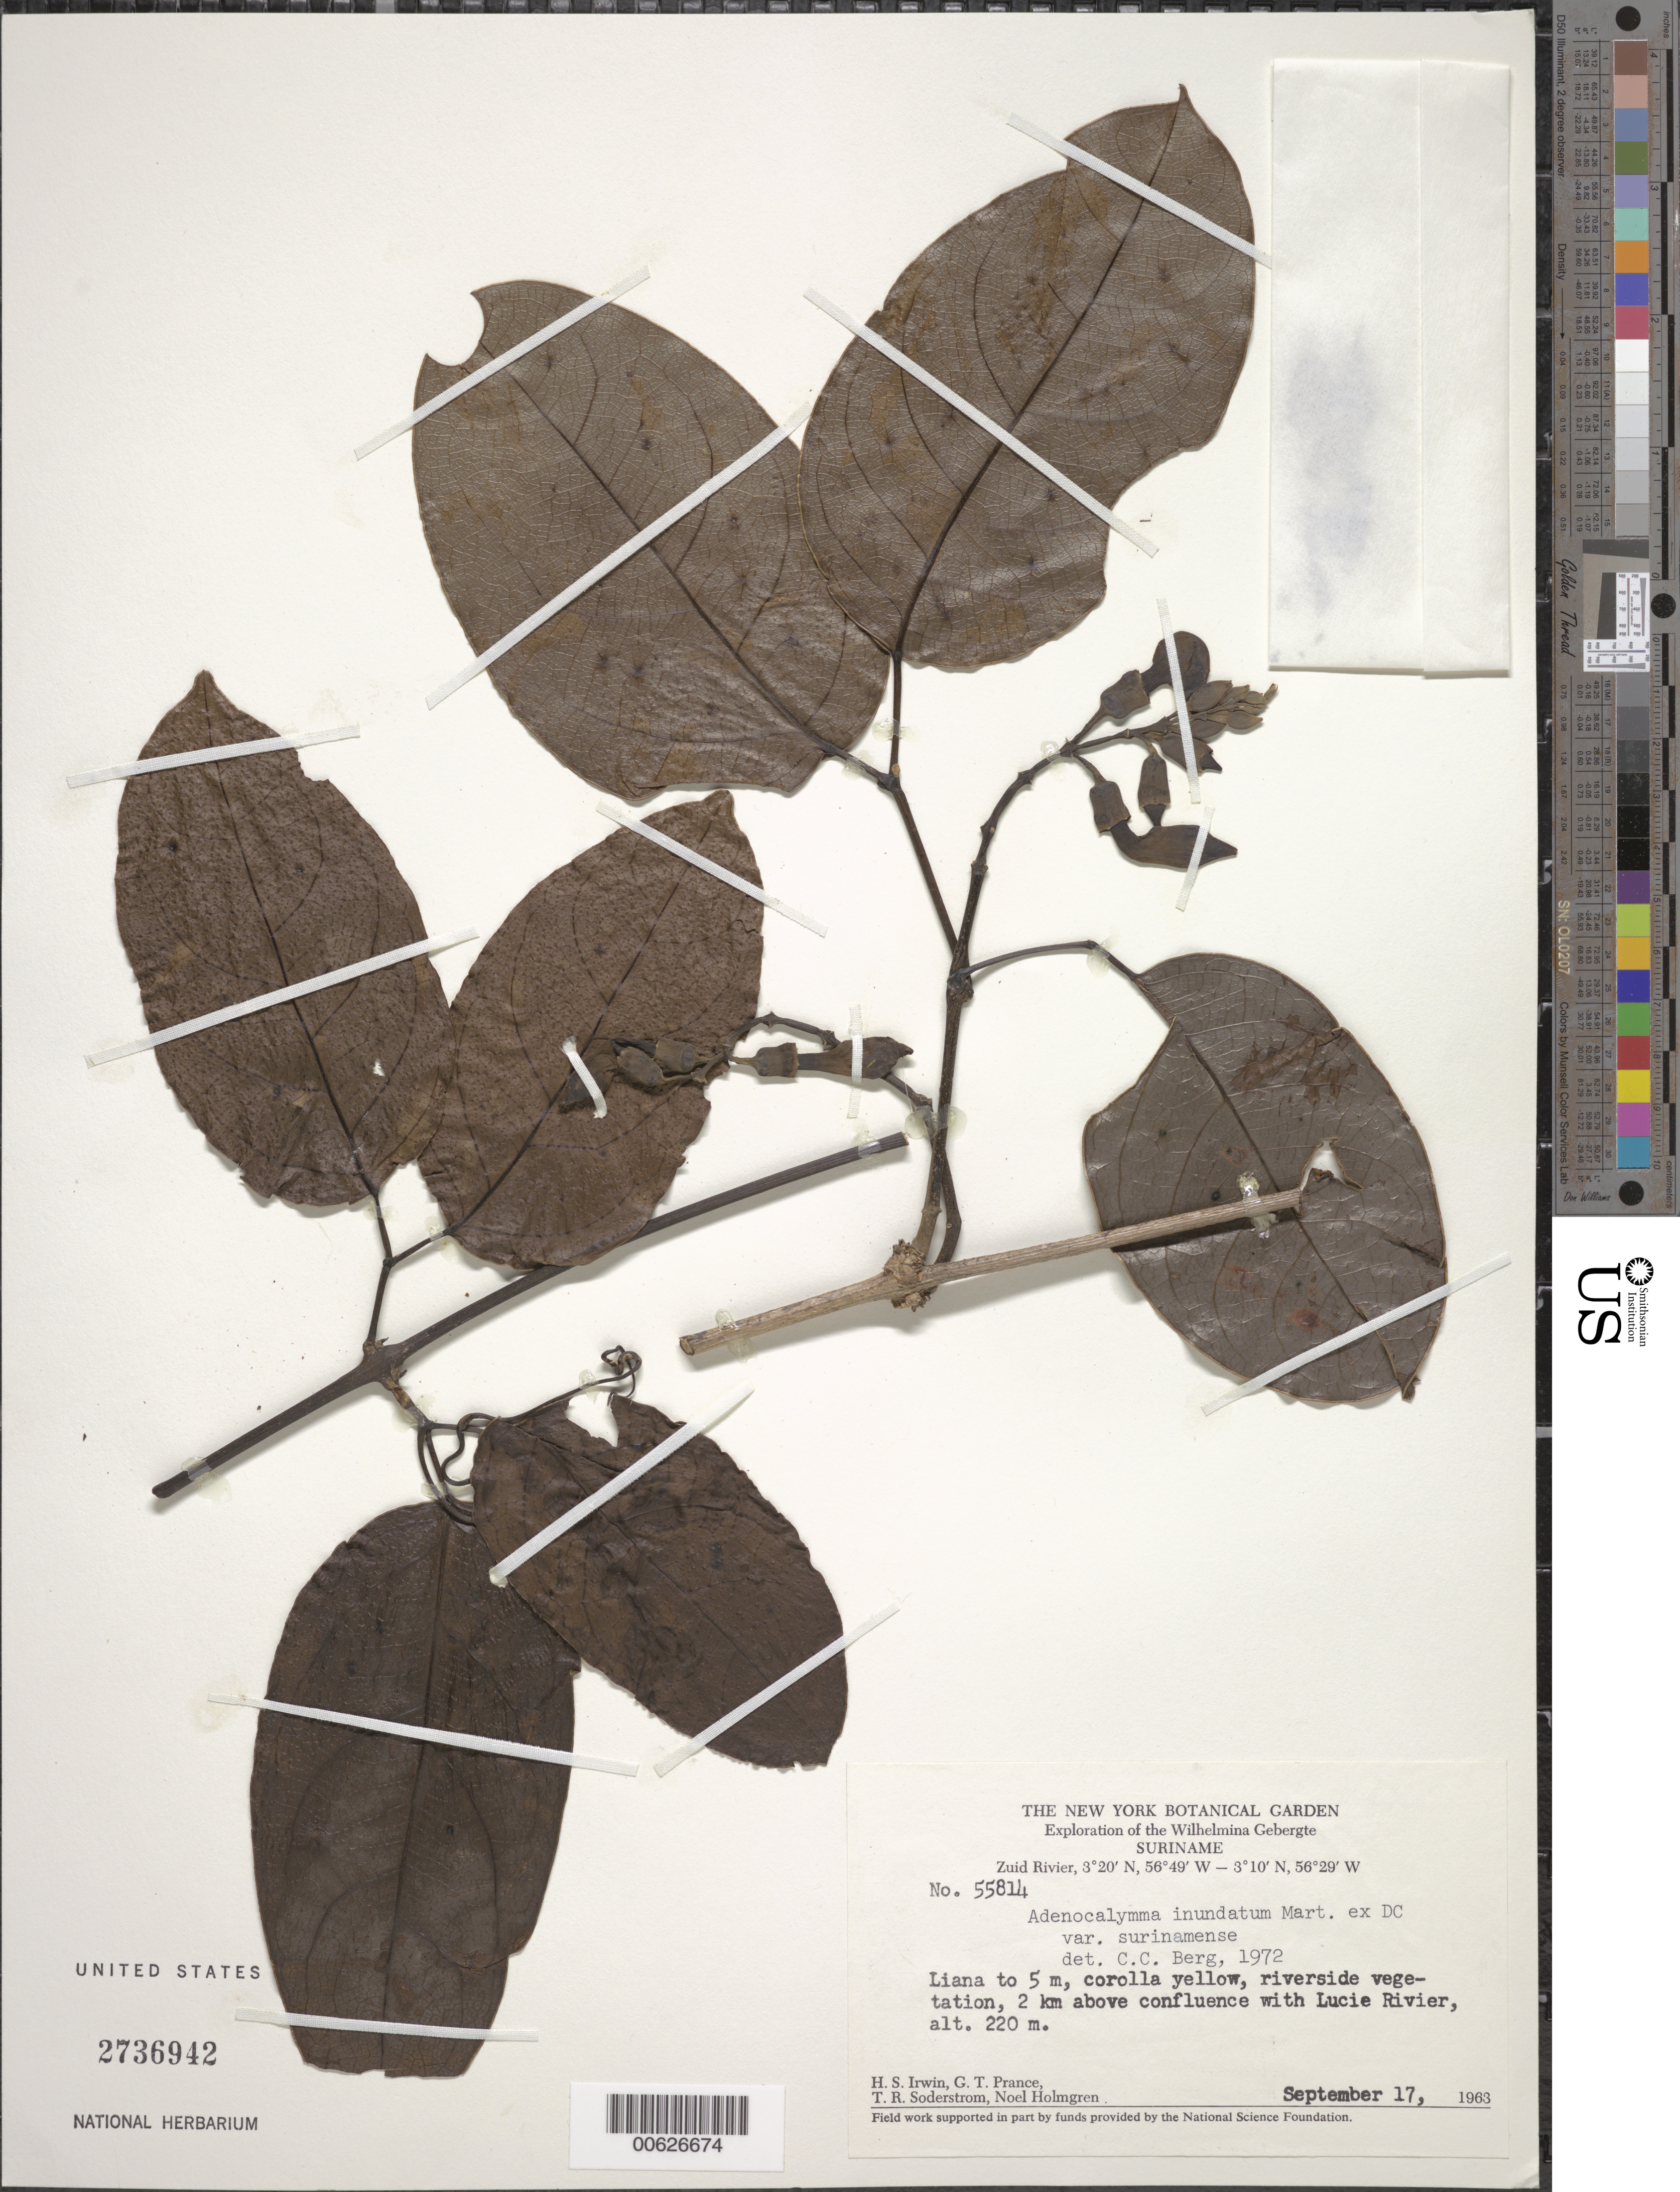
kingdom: Plantae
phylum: Tracheophyta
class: Magnoliopsida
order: Lamiales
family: Bignoniaceae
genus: Adenocalymma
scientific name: Adenocalymma inundatum var. surinamense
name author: Bureau & K. Schum.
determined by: Berg, C. C.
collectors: H. Irwin, G. T. Prance, T. R. Soderstrom & N. H. Holmgren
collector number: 55814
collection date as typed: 17-Sep-63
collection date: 1963-09-17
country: Suriname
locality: Zuid River, 2 km above confluence with Lucie R., Wilhelmina Gebergte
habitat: Riverside vegetation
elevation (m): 220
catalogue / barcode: US 2736942